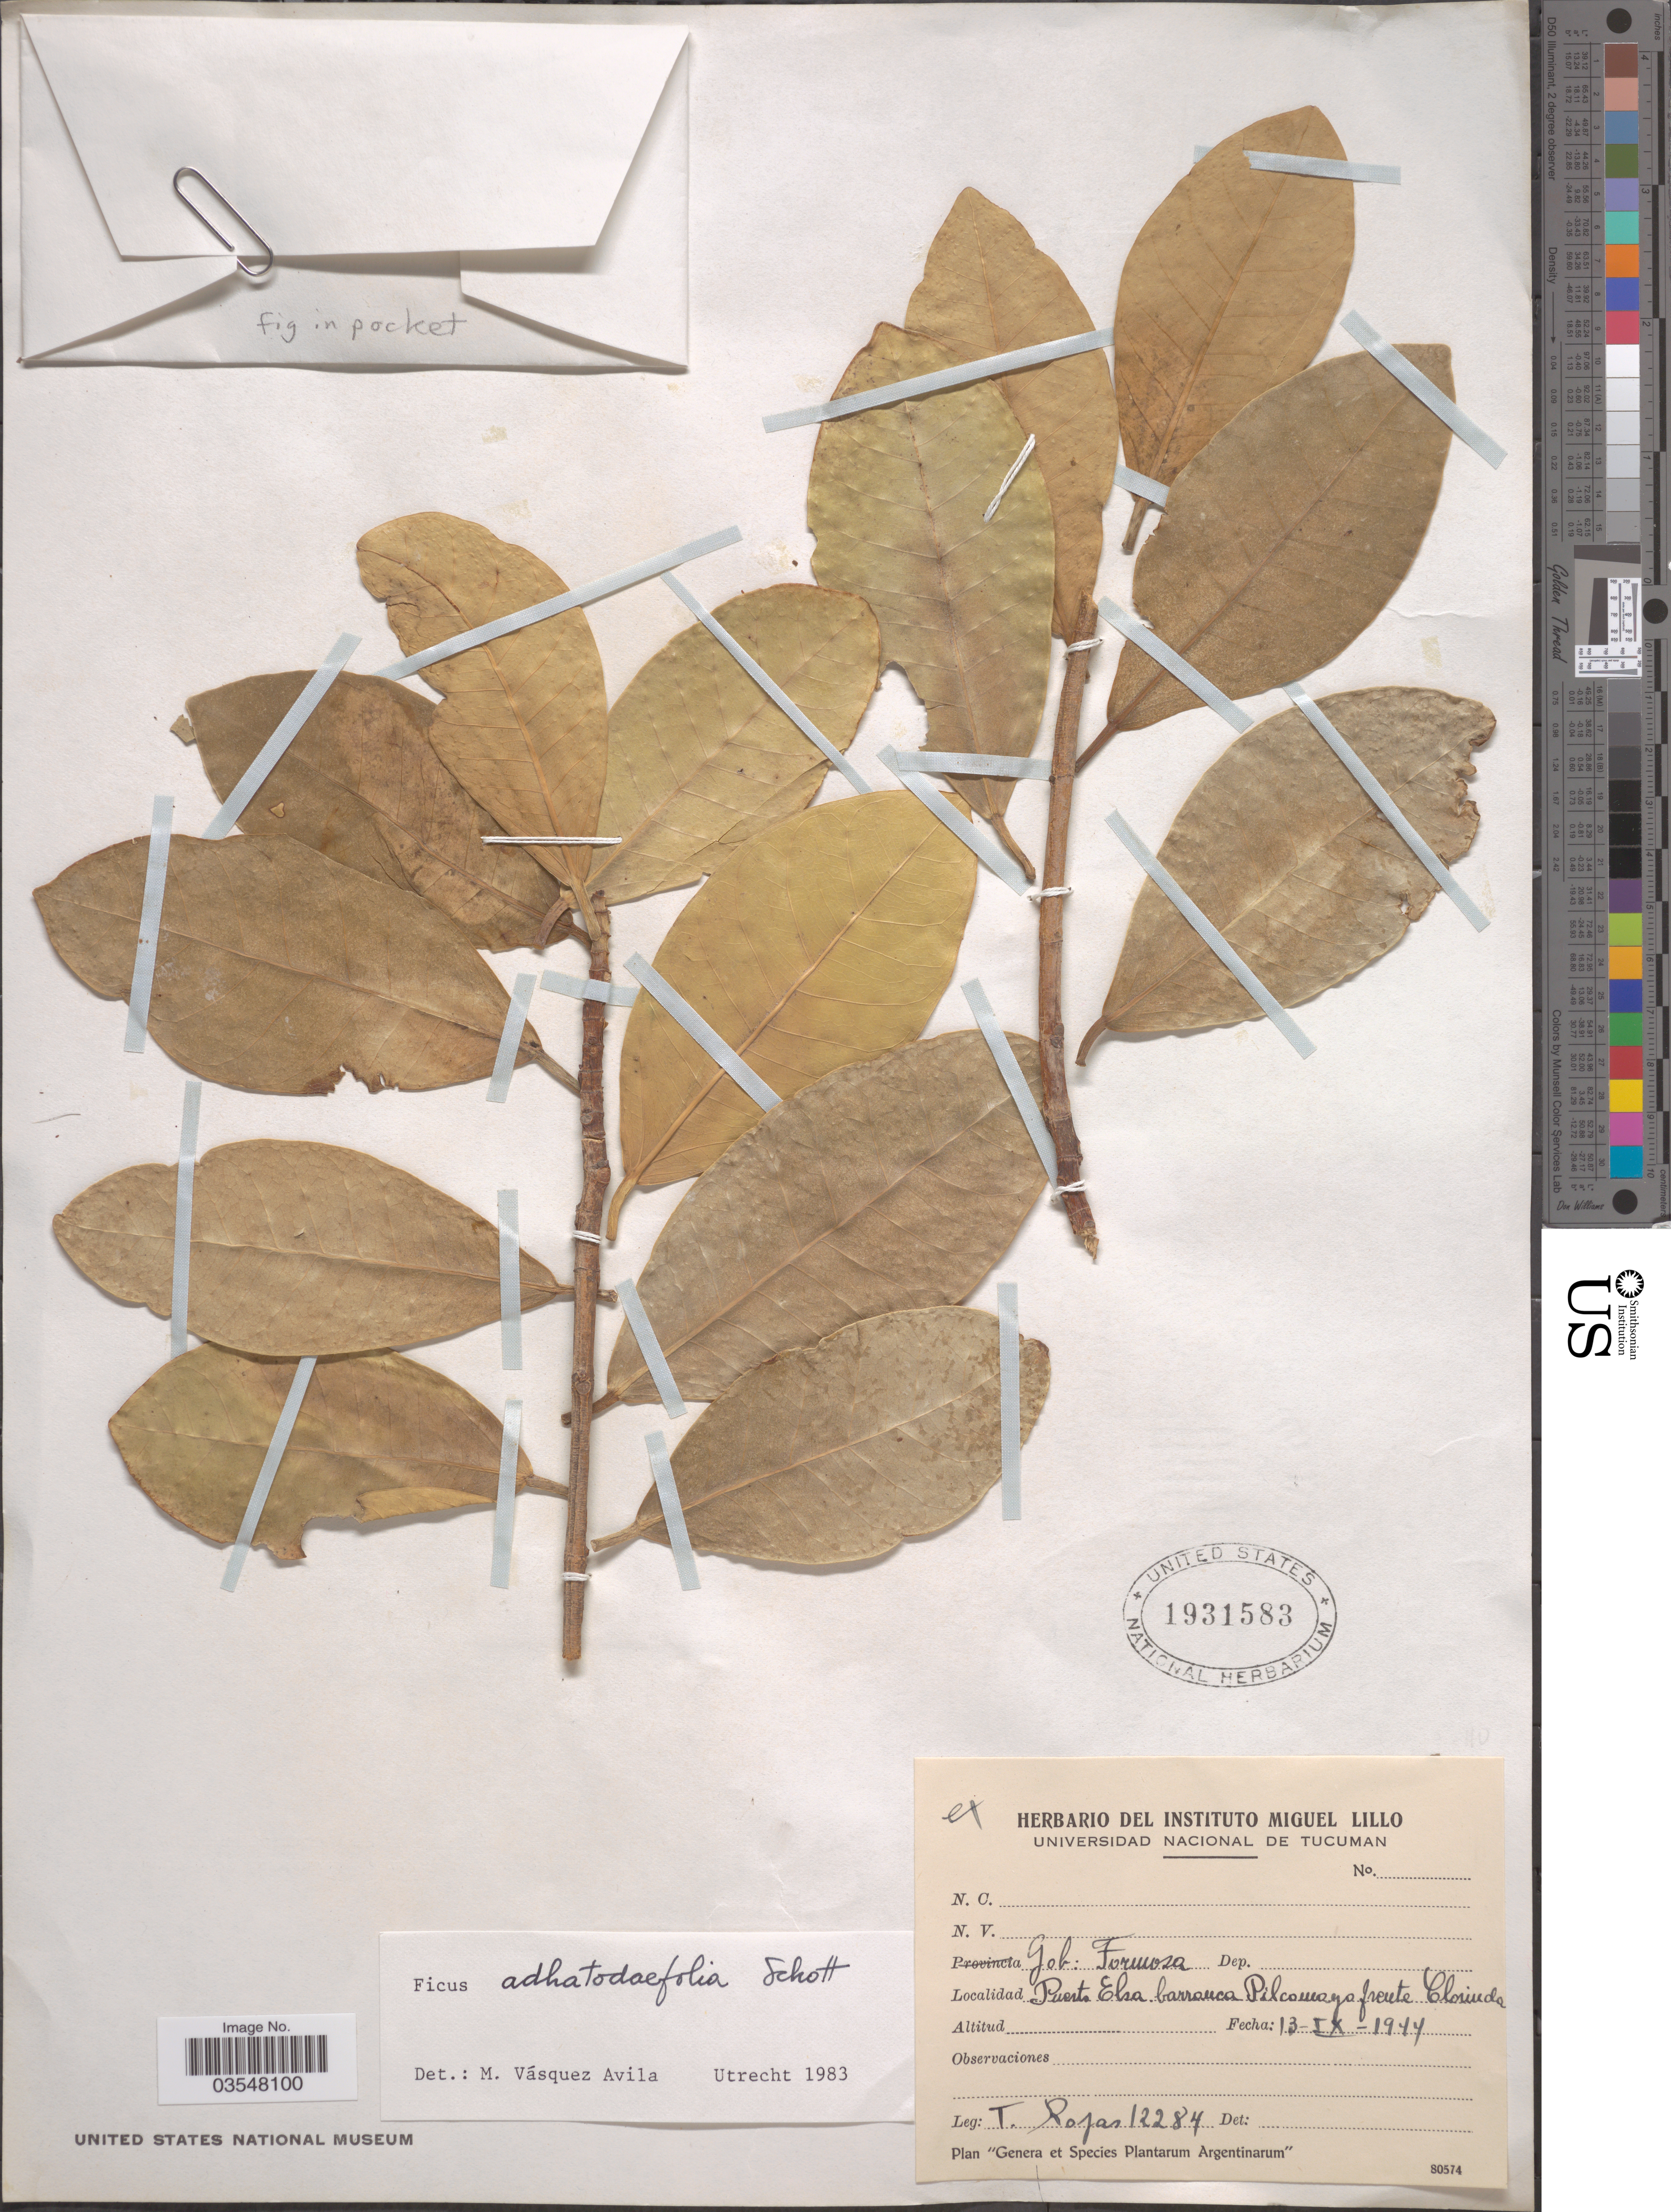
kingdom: Plantae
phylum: Tracheophyta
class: Magnoliopsida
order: Rosales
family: Moraceae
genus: Ficus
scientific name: Ficus adhatodifolia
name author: Schott & Spreng.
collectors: T. Rojas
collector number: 12284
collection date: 1944-09-13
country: Argentina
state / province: Formosa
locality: Gob: Formosa. Puerto Elsa barranca Pilcomayo frente Clorinda.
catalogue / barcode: US 1931583